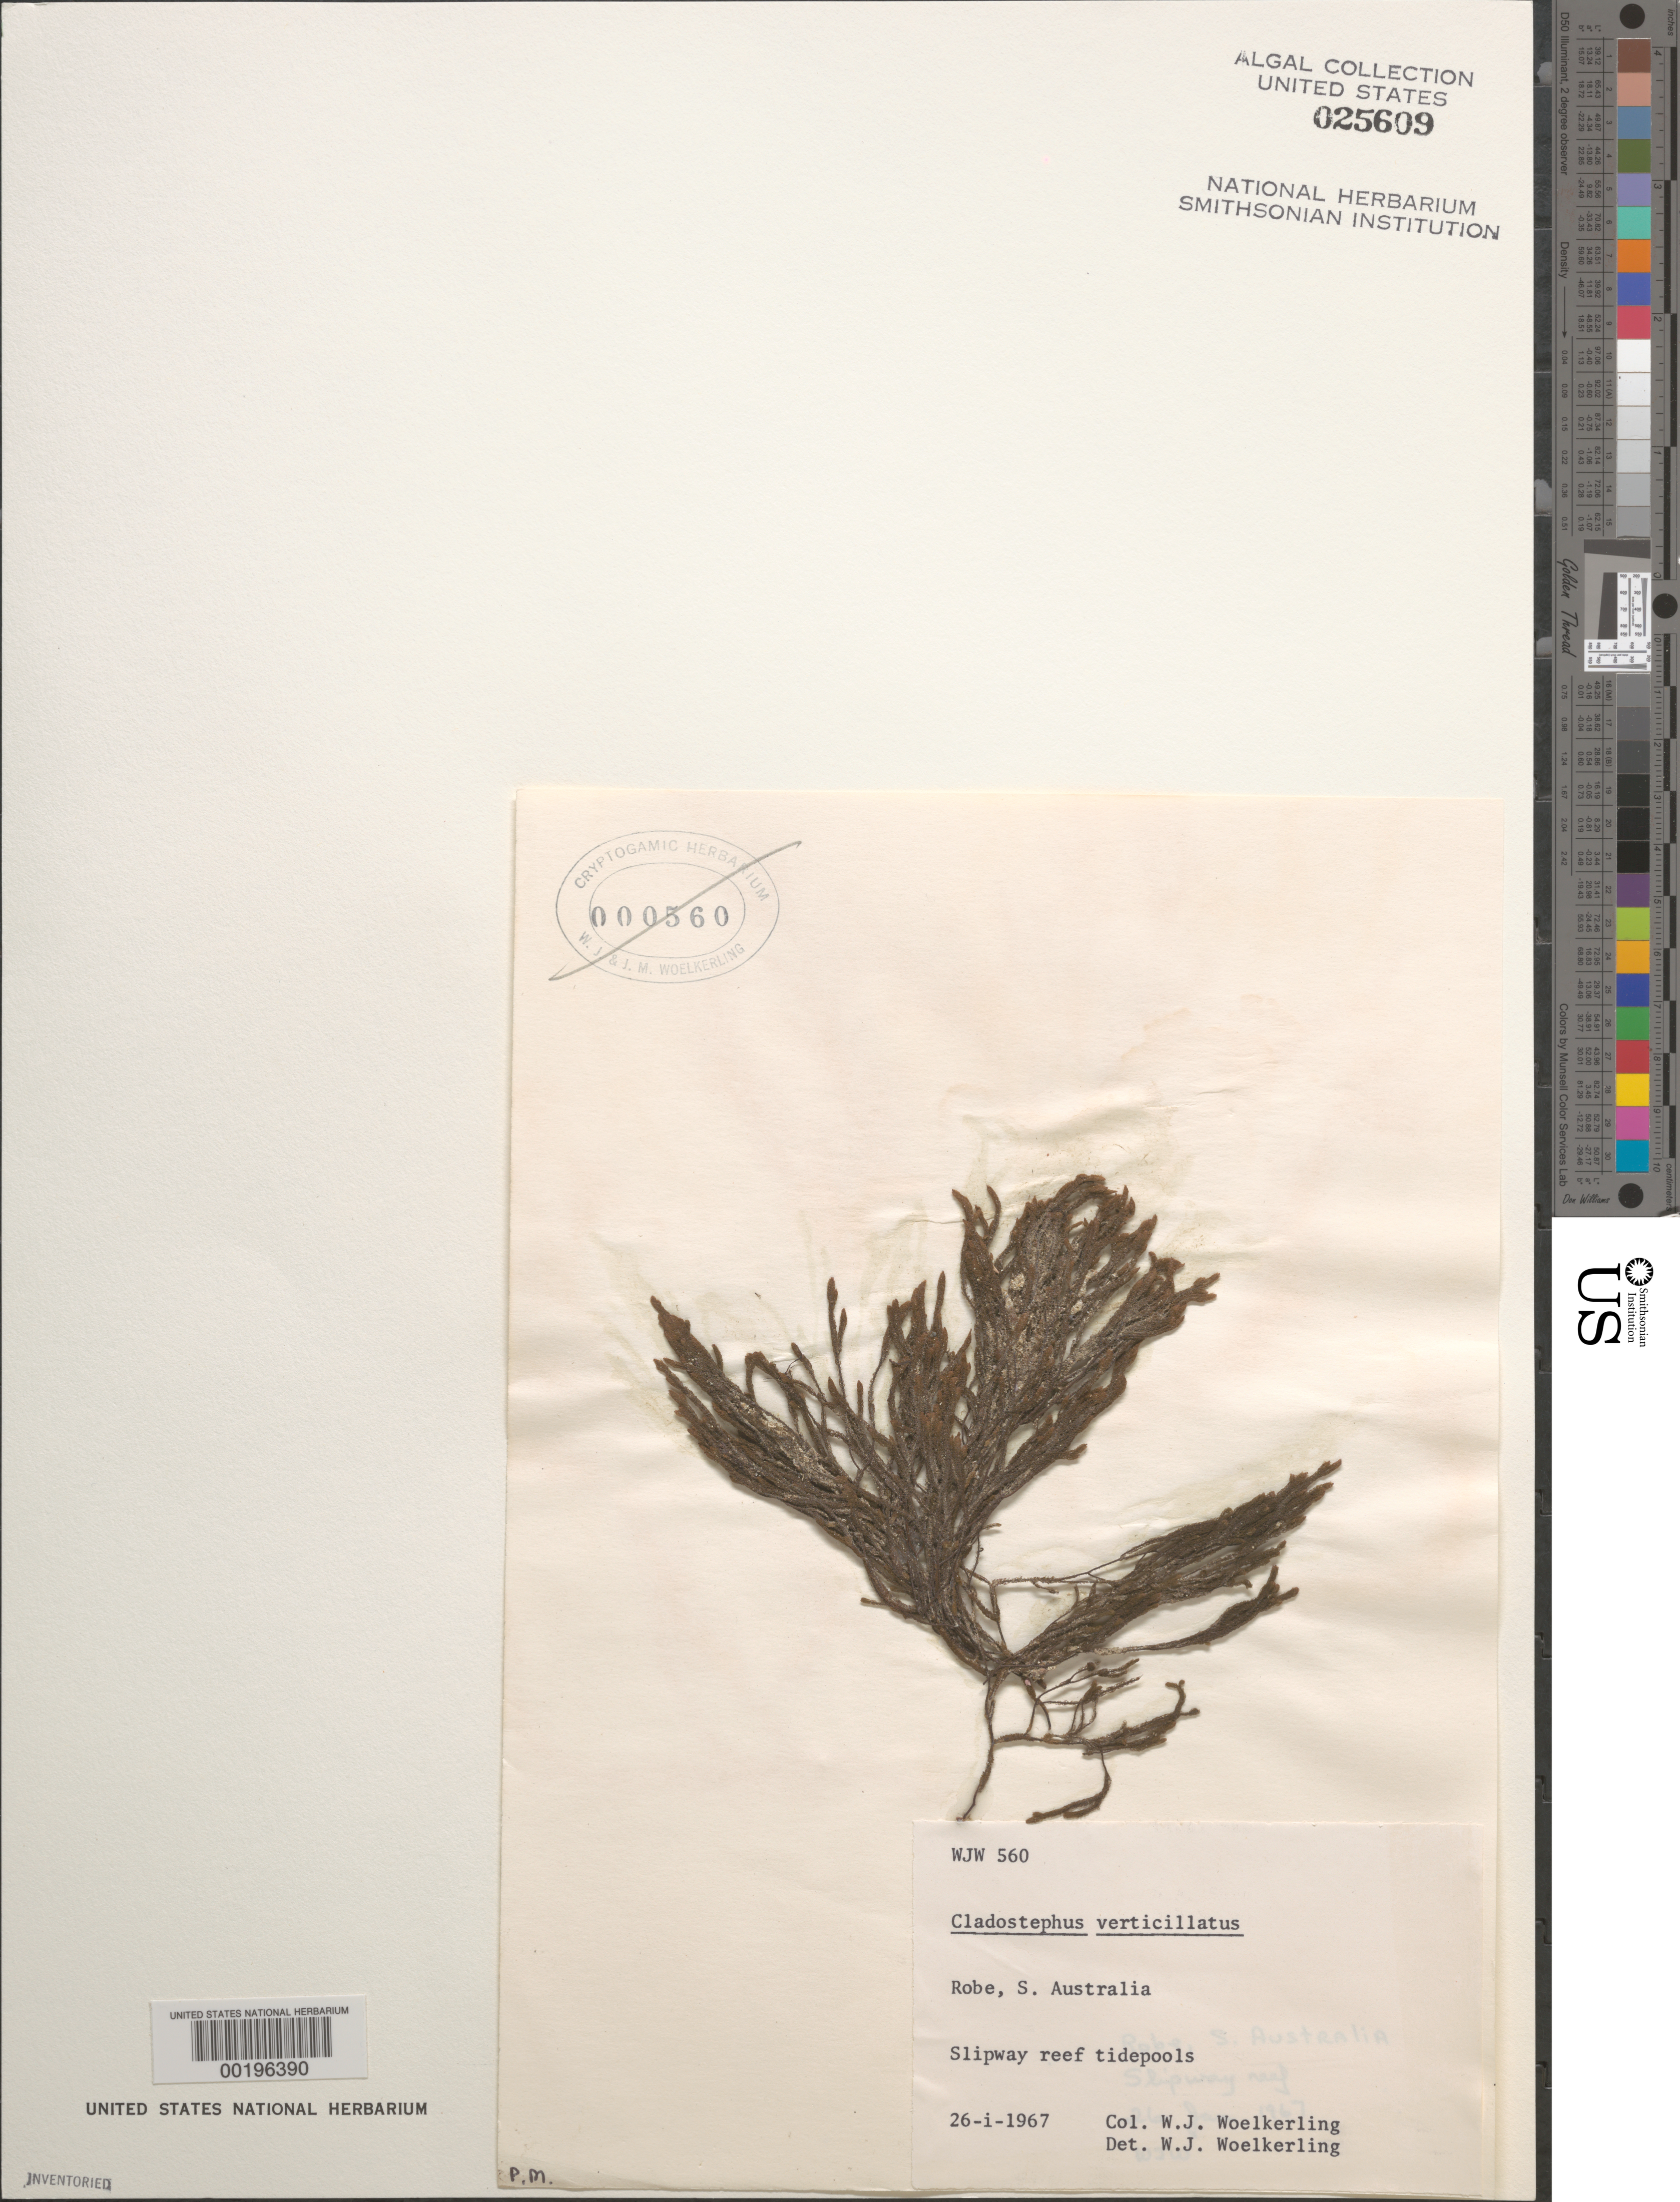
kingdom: Chromista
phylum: Ochrophyta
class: Phaeophyceae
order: Sphacelariales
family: Cladostephaceae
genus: Cladostephus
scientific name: Cladostephus hirsutus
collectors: W. Woelkerling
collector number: WJW 560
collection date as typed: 26 Jan 1967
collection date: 1967-01-26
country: Australia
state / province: South Australia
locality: Robe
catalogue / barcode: US 25609